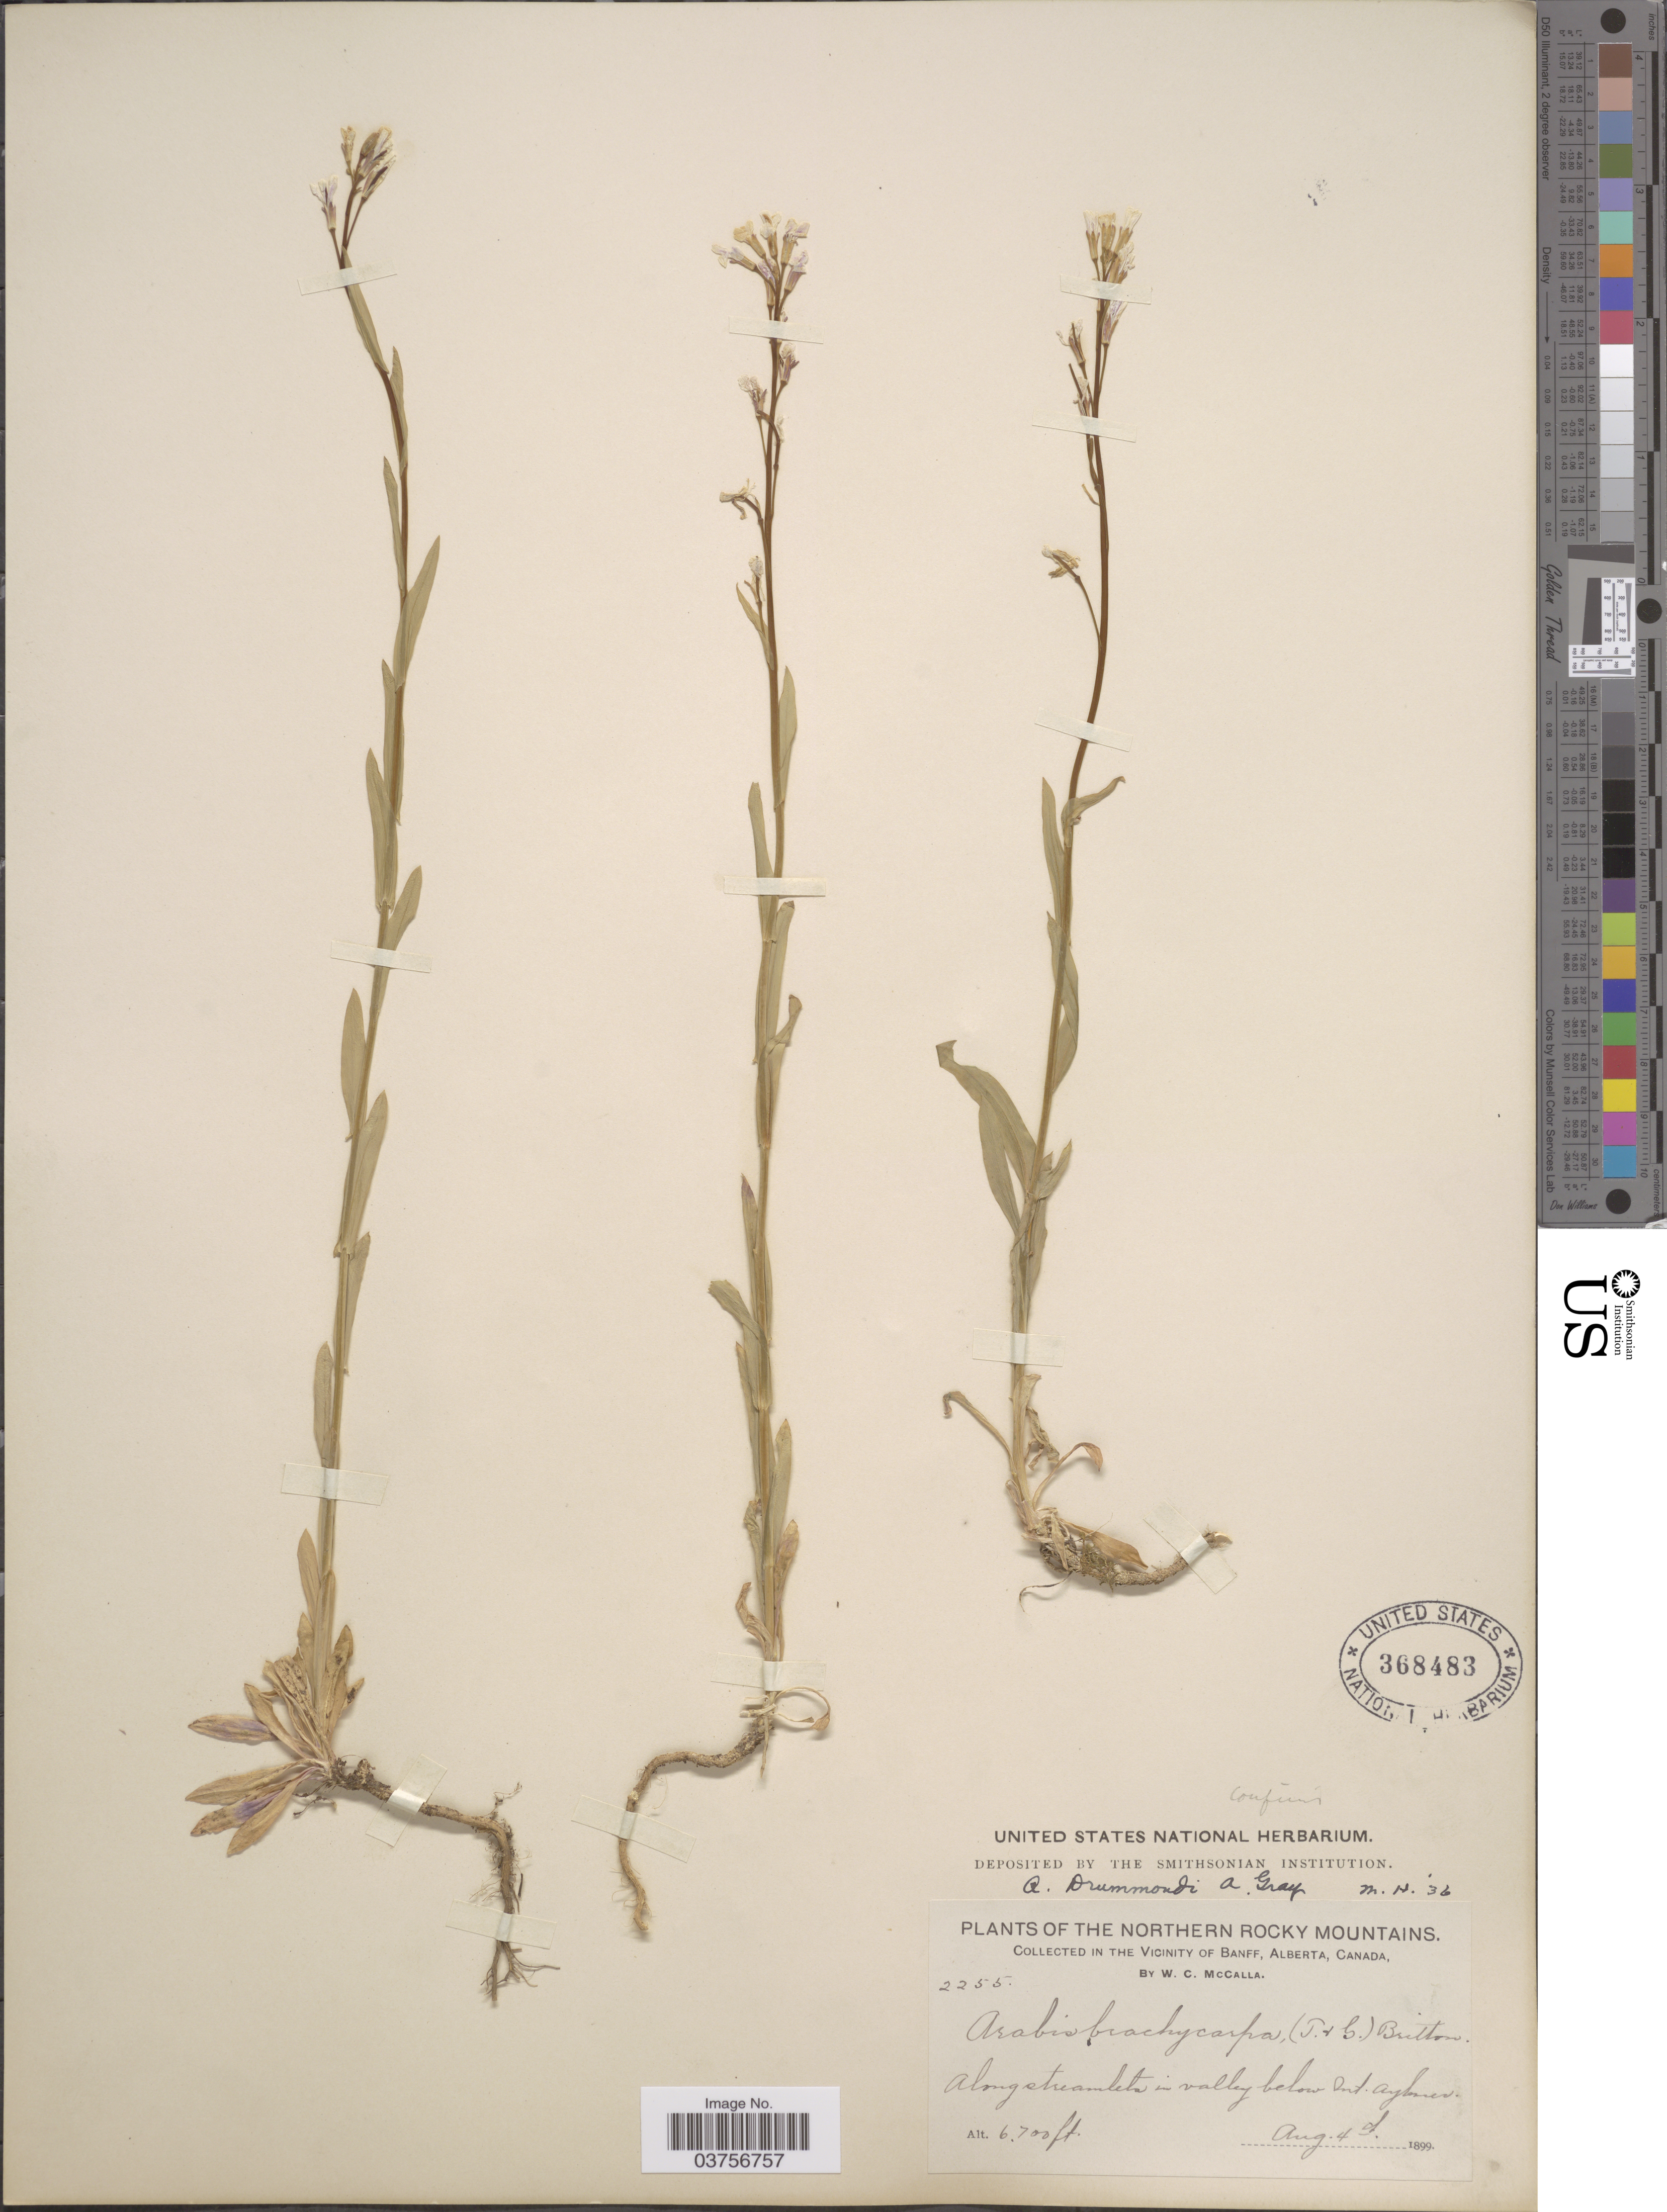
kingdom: Plantae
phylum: Tracheophyta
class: Magnoliopsida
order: Brassicales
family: Brassicaceae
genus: Arabis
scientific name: Arabis drummondii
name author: A. Gray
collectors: W. McCalla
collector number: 2255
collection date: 1899-08-04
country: Canada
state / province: Alberta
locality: The Northern Rocky Mountains. Vicinity of Banff. Along streamlets in valley below Mt. Aylmer.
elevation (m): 2042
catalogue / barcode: US 368483